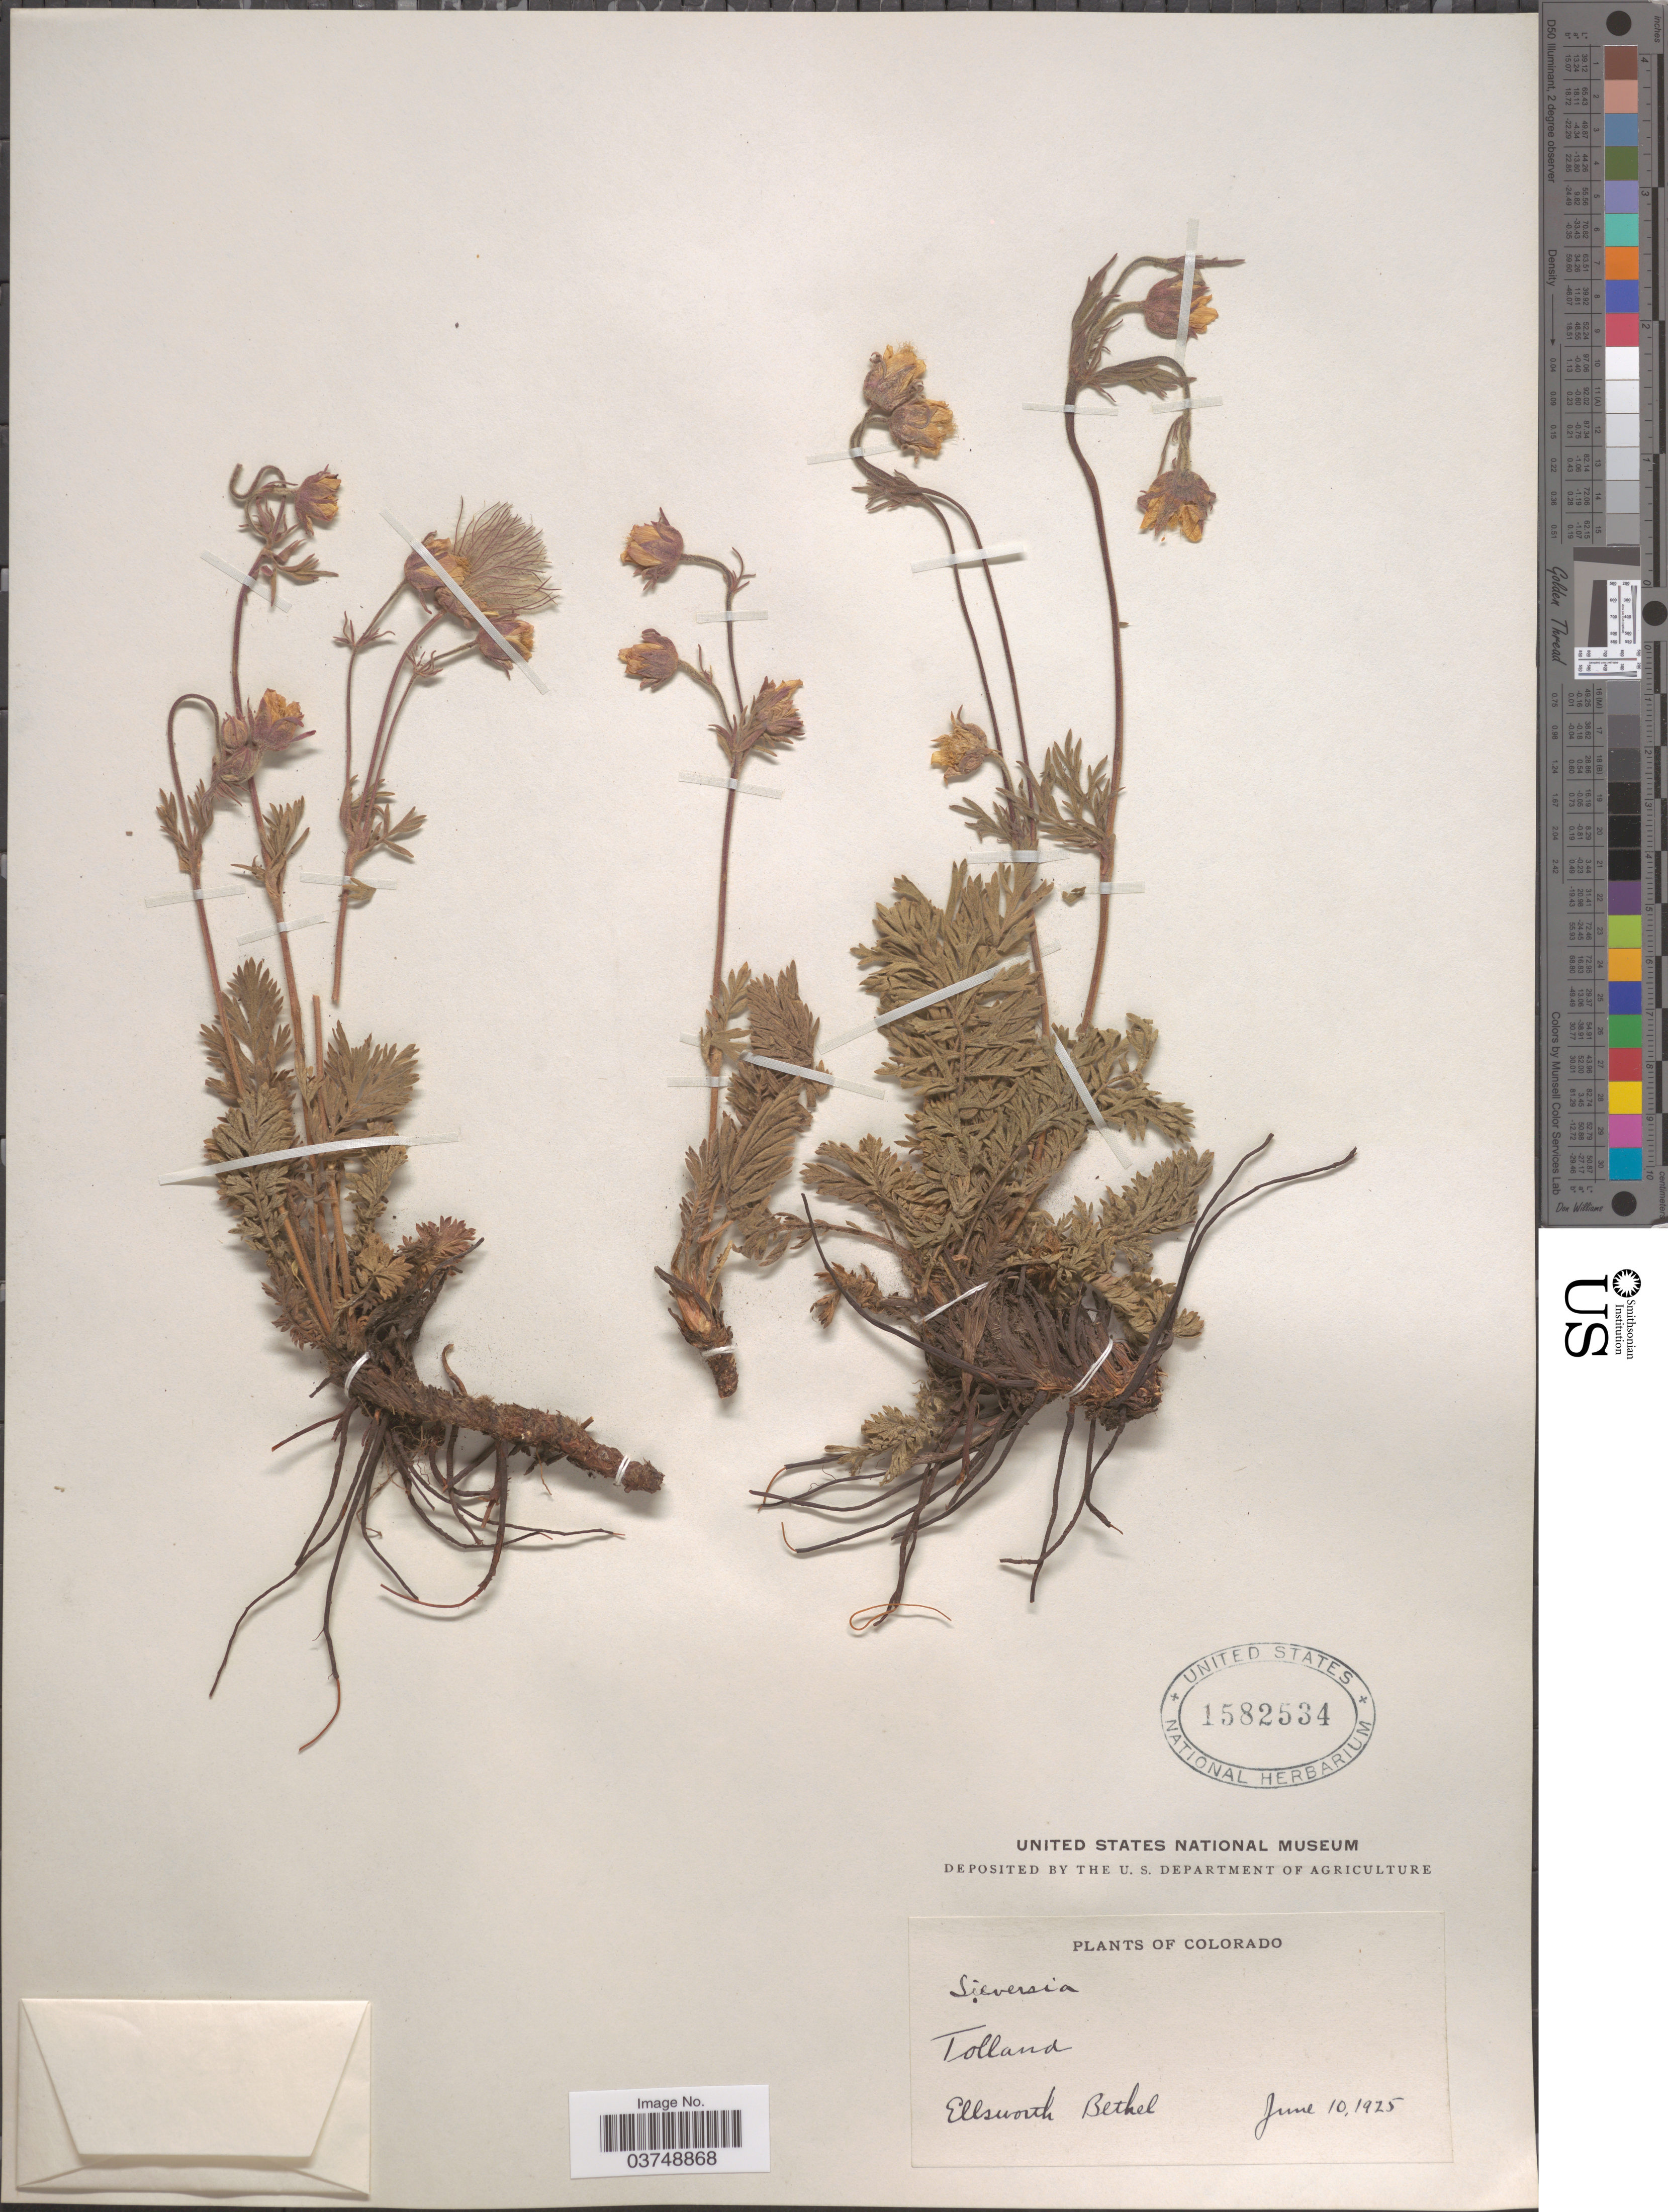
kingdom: Plantae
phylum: Tracheophyta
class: Magnoliopsida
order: Rosales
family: Rosaceae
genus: Geum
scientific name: Geum triflorum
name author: Pursh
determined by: Strong, Mark T., (BOT), Smithsonian Institution - National Museum of Natural History (UNITED STATES)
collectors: E. Bethel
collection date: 1925-06-10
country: United States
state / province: Colorado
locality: Tolland.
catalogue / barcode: US 1582534